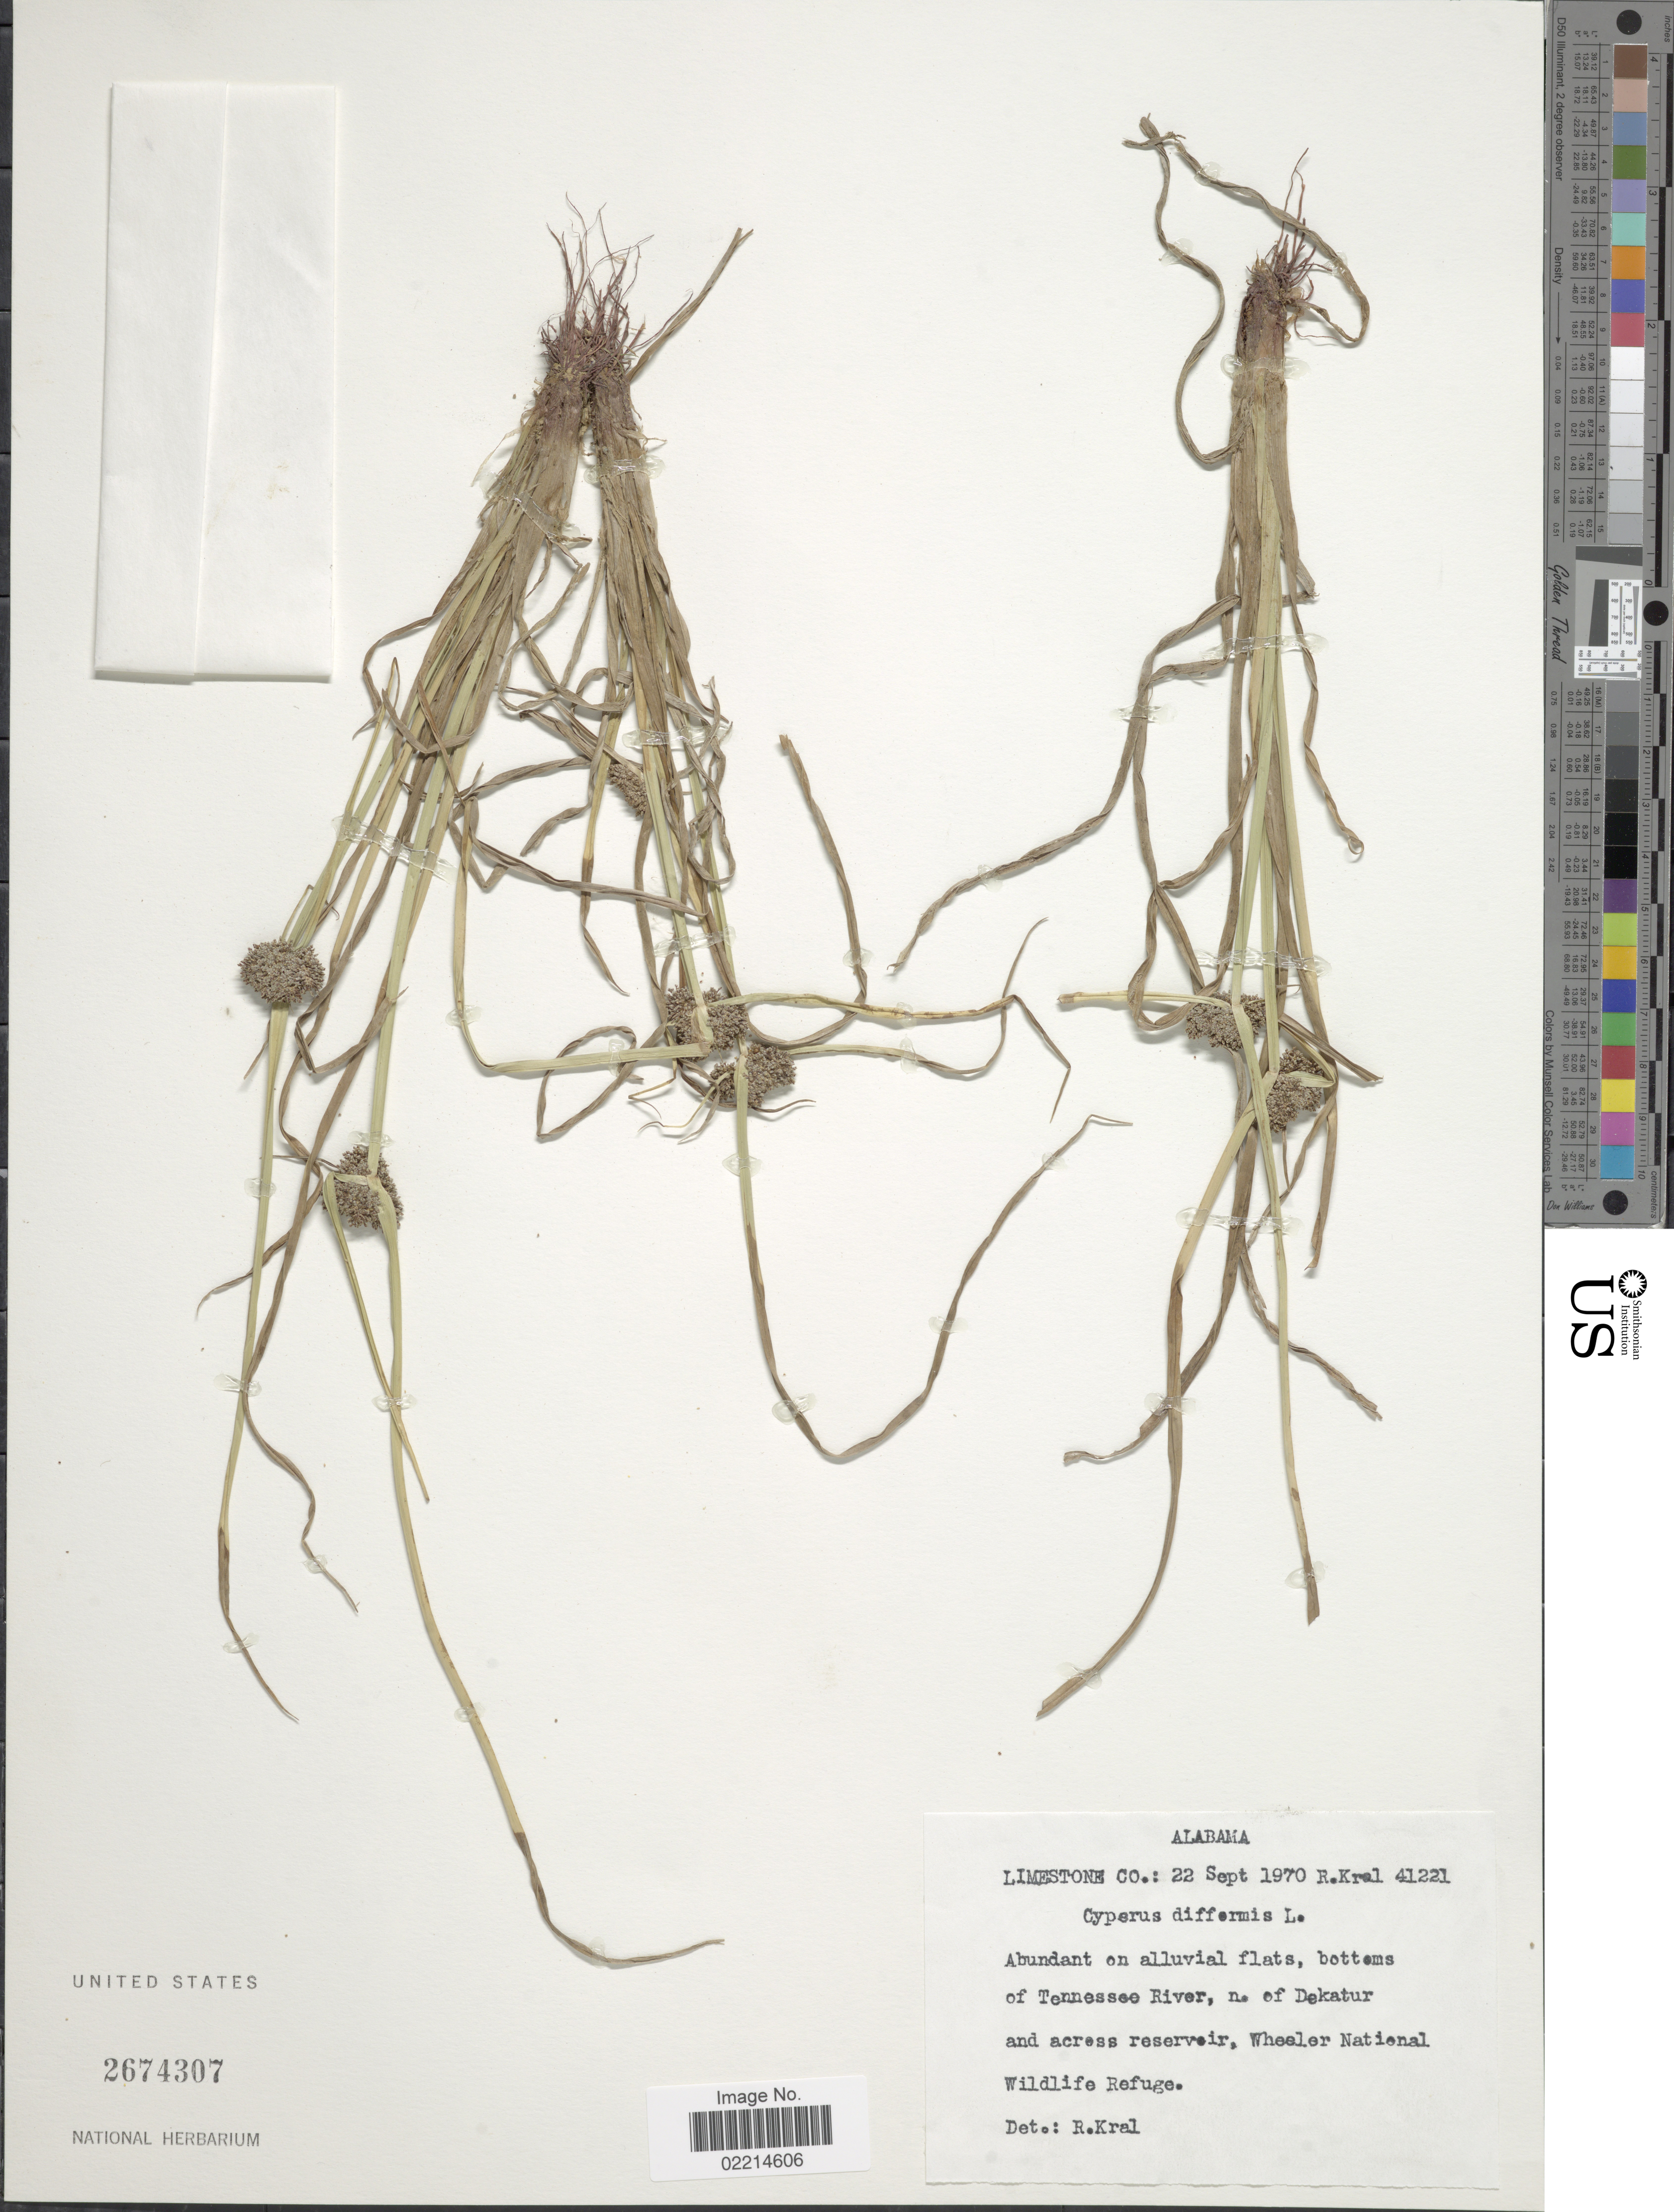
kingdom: Plantae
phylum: Tracheophyta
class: Liliopsida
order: Poales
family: Cyperaceae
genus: Cyperus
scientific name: Cyperus difformis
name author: L.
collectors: R. Kral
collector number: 41221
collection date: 1970-09-22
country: United States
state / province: Alabama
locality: Limestone Co. Abundant on alluvial flats, bottoms of Tennessee River, n. of Dekatur and across reservoir, Wheeler National Wildlife Refuge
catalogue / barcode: US 2674307